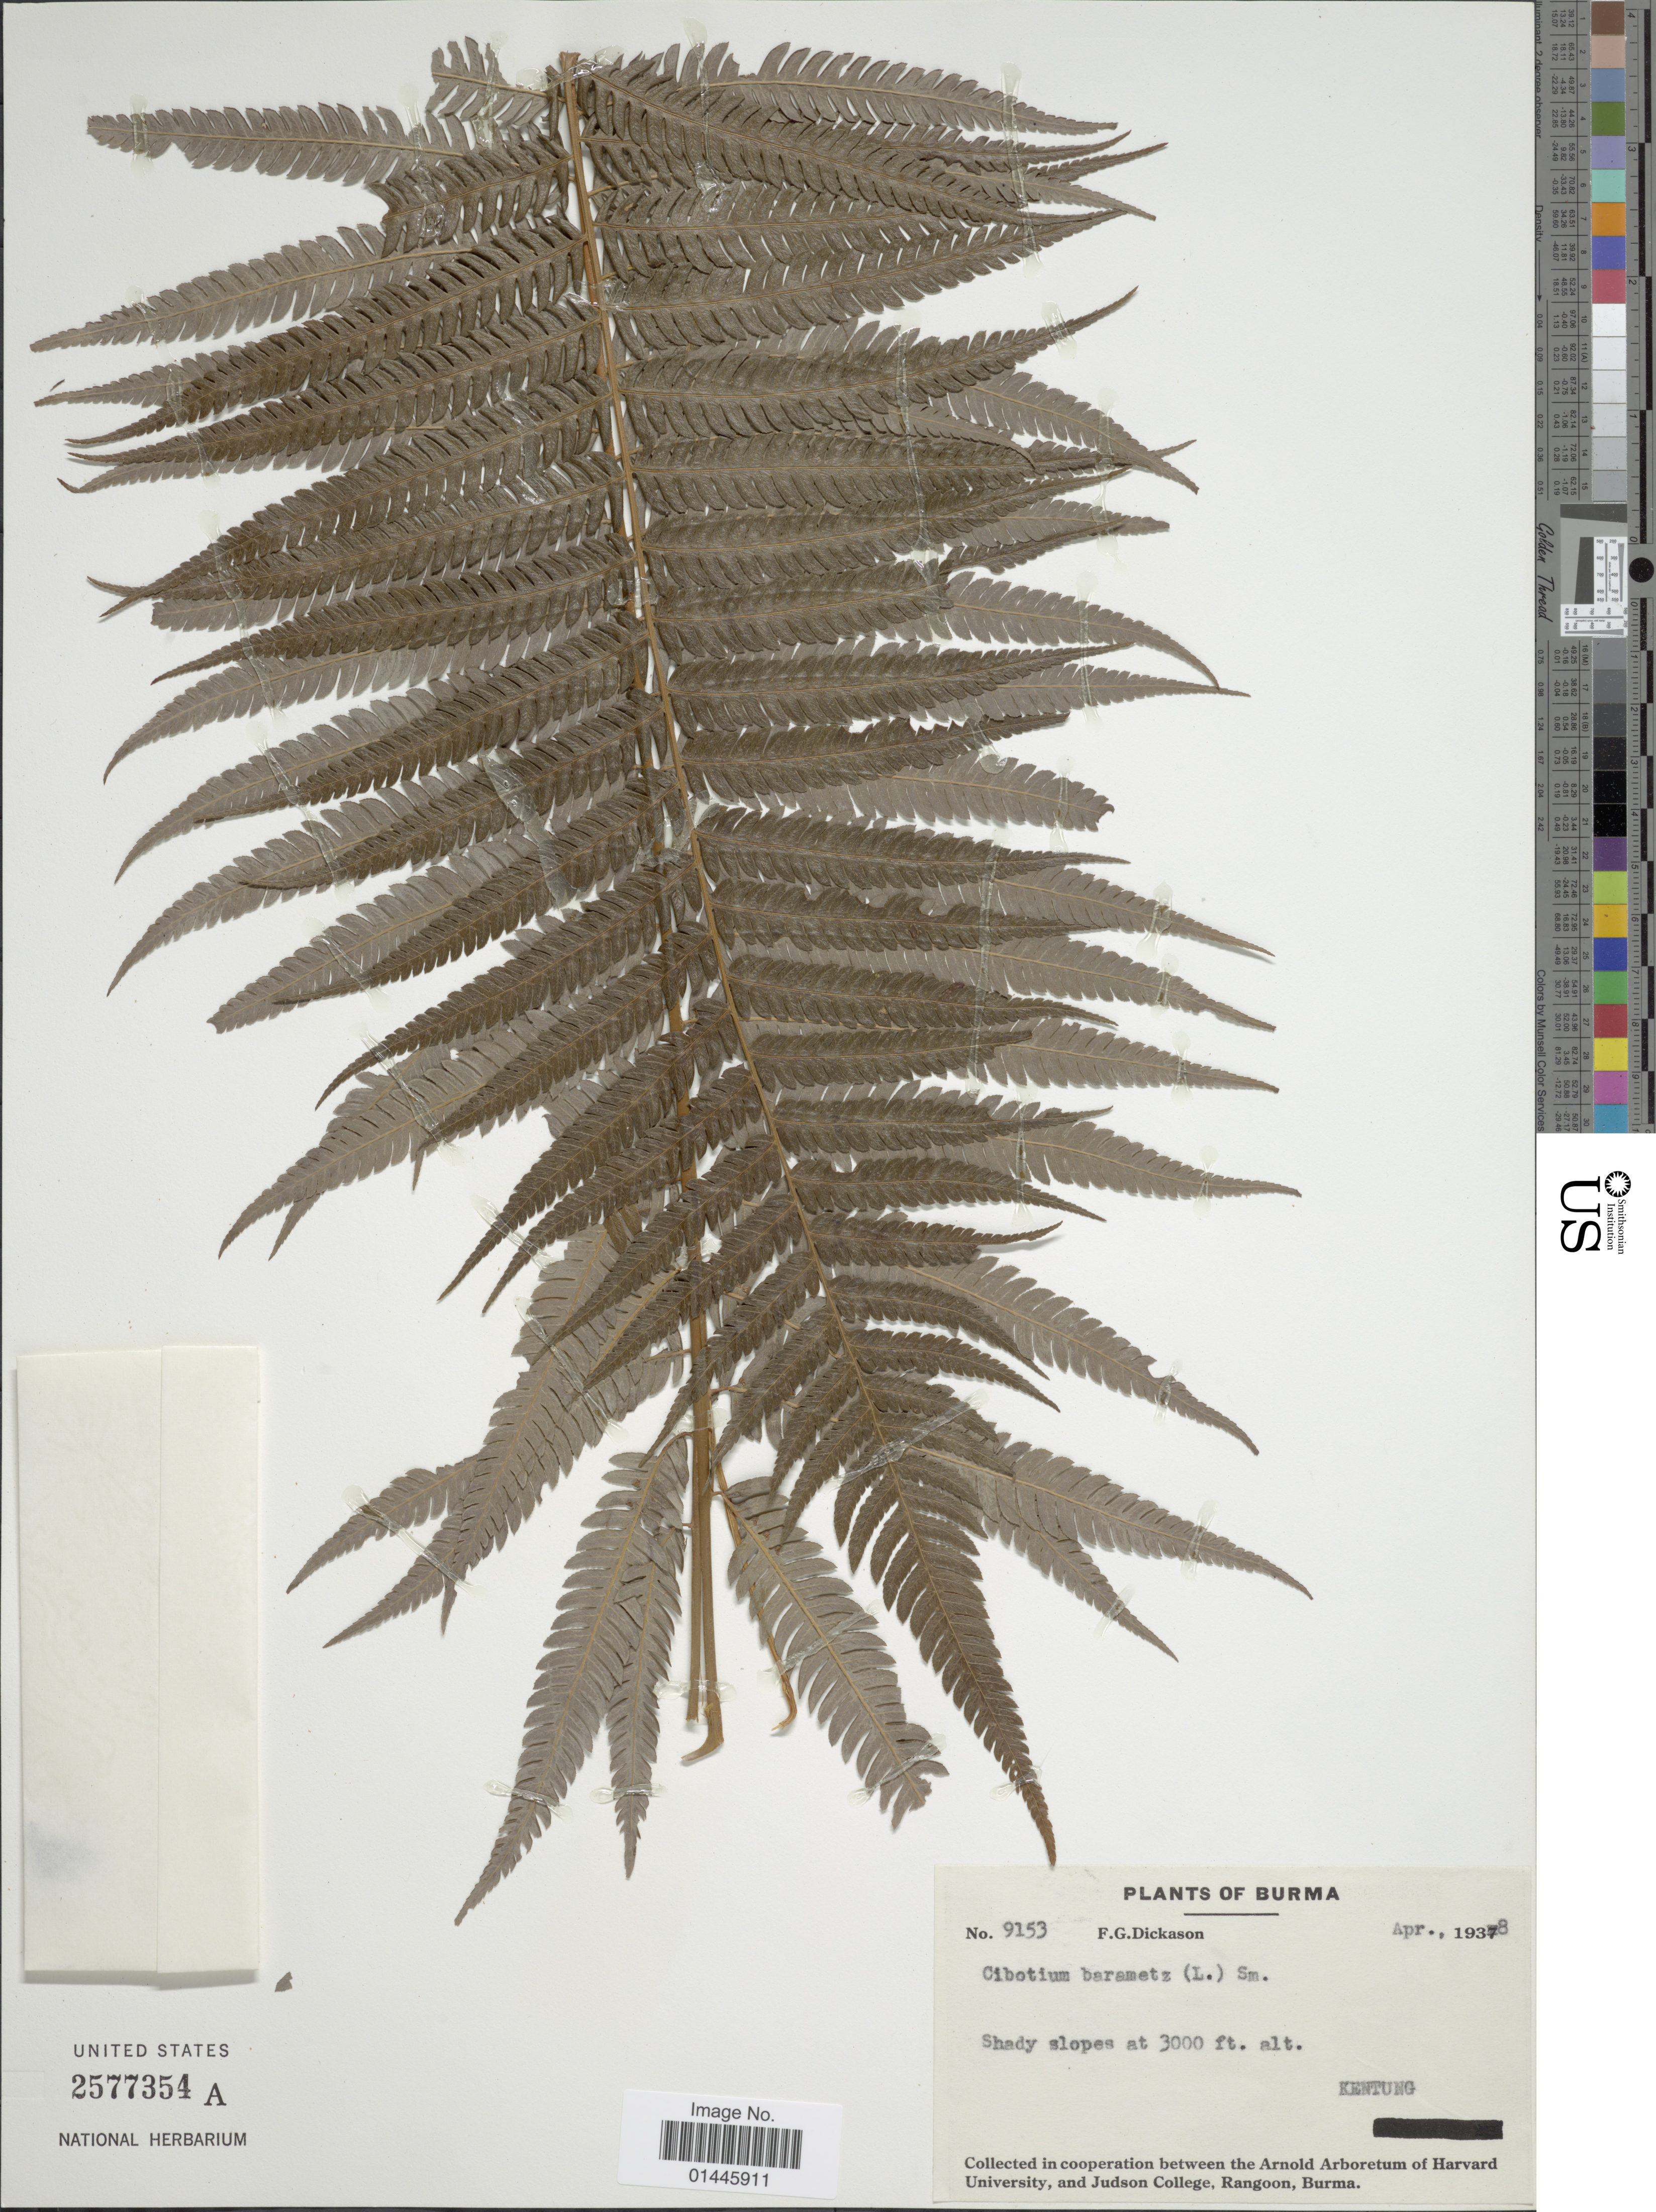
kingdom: Plantae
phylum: Tracheophyta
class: Polypodiopsida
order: Cyatheales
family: Cibotiaceae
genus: Cibotium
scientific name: Cibotium barometz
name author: (L.) J. Sm.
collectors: F. Dickason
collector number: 9153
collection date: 1938-04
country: Myanmar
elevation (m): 914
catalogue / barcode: US 2577354A